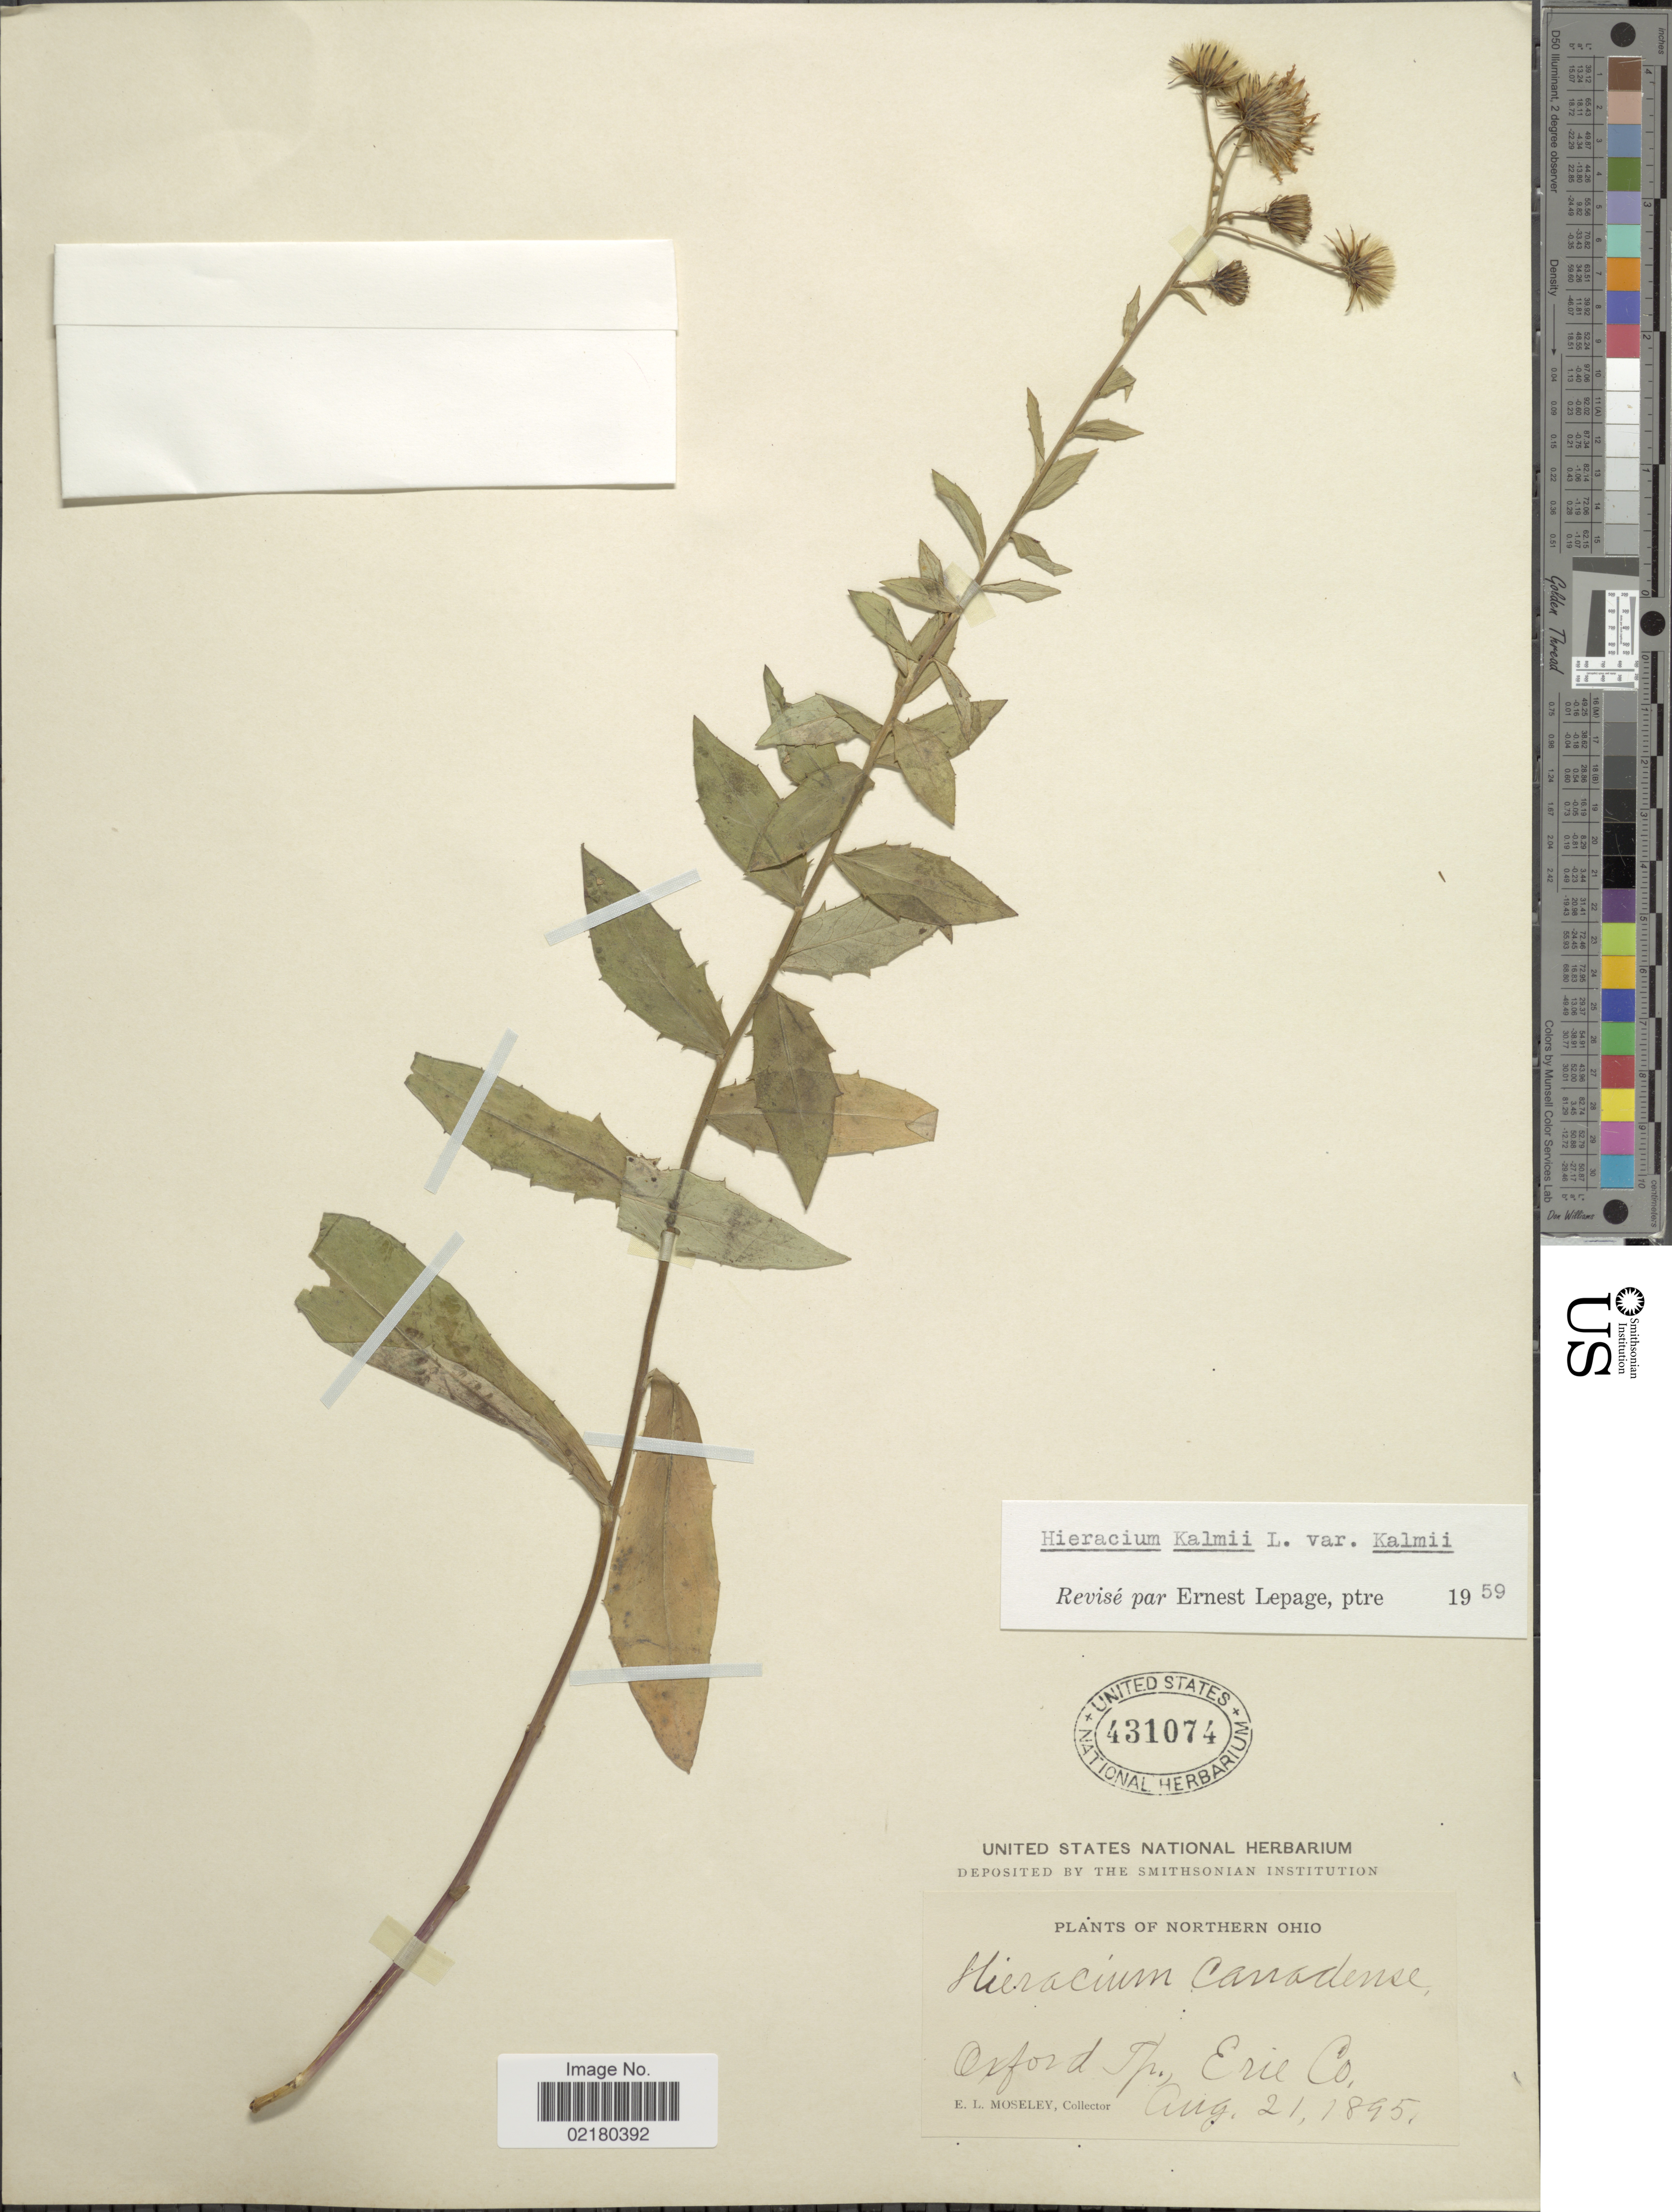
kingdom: Plantae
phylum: Tracheophyta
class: Magnoliopsida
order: Asterales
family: Asteraceae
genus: Hieracium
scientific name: Hieracium umbellatum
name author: L.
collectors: E. Moseley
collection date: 1895-08-21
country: United States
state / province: Ohio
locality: Northern Ohio, Oxford Tp., Erie Co.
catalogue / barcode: US 431074